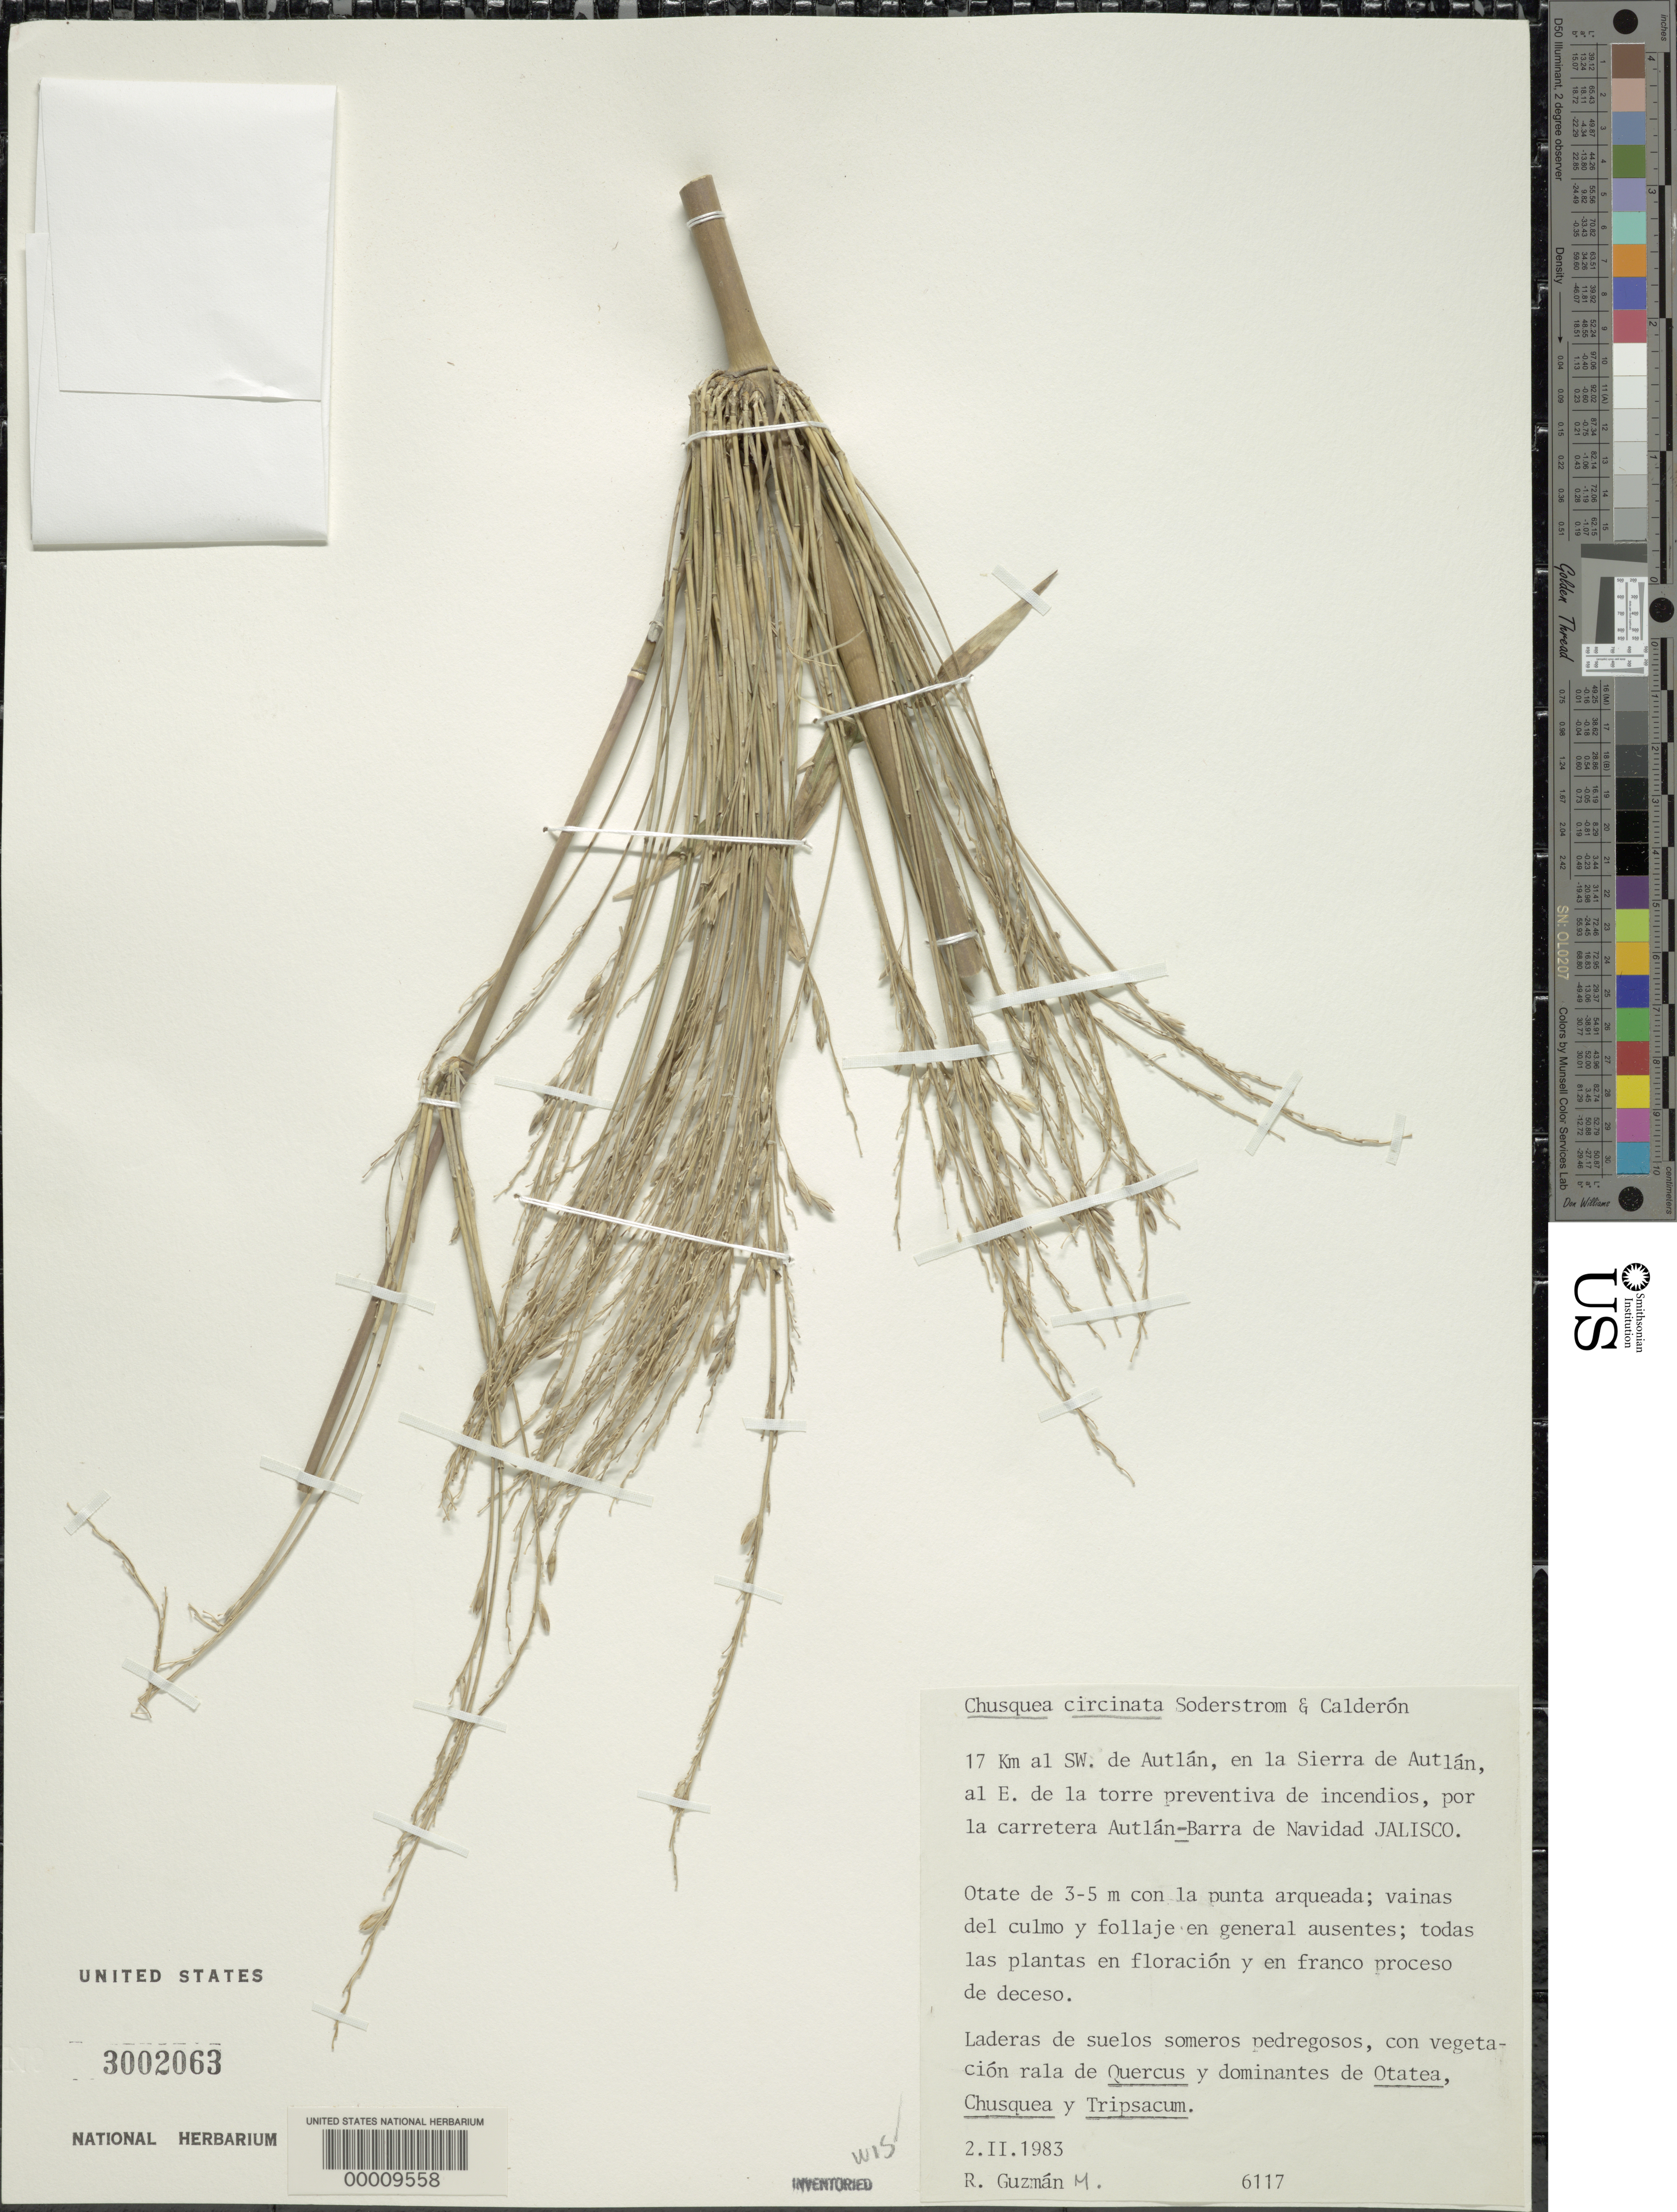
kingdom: Plantae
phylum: Tracheophyta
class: Liliopsida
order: Poales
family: Poaceae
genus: Chusquea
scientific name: Chusquea circinata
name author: Soderstr. & C. E. Calderón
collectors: R. Guzman-M.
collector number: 6117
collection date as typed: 02 Feb 1983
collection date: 1983-02-02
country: Mexico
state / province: Jalisco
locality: Sierra de Autlán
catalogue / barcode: US 3002063